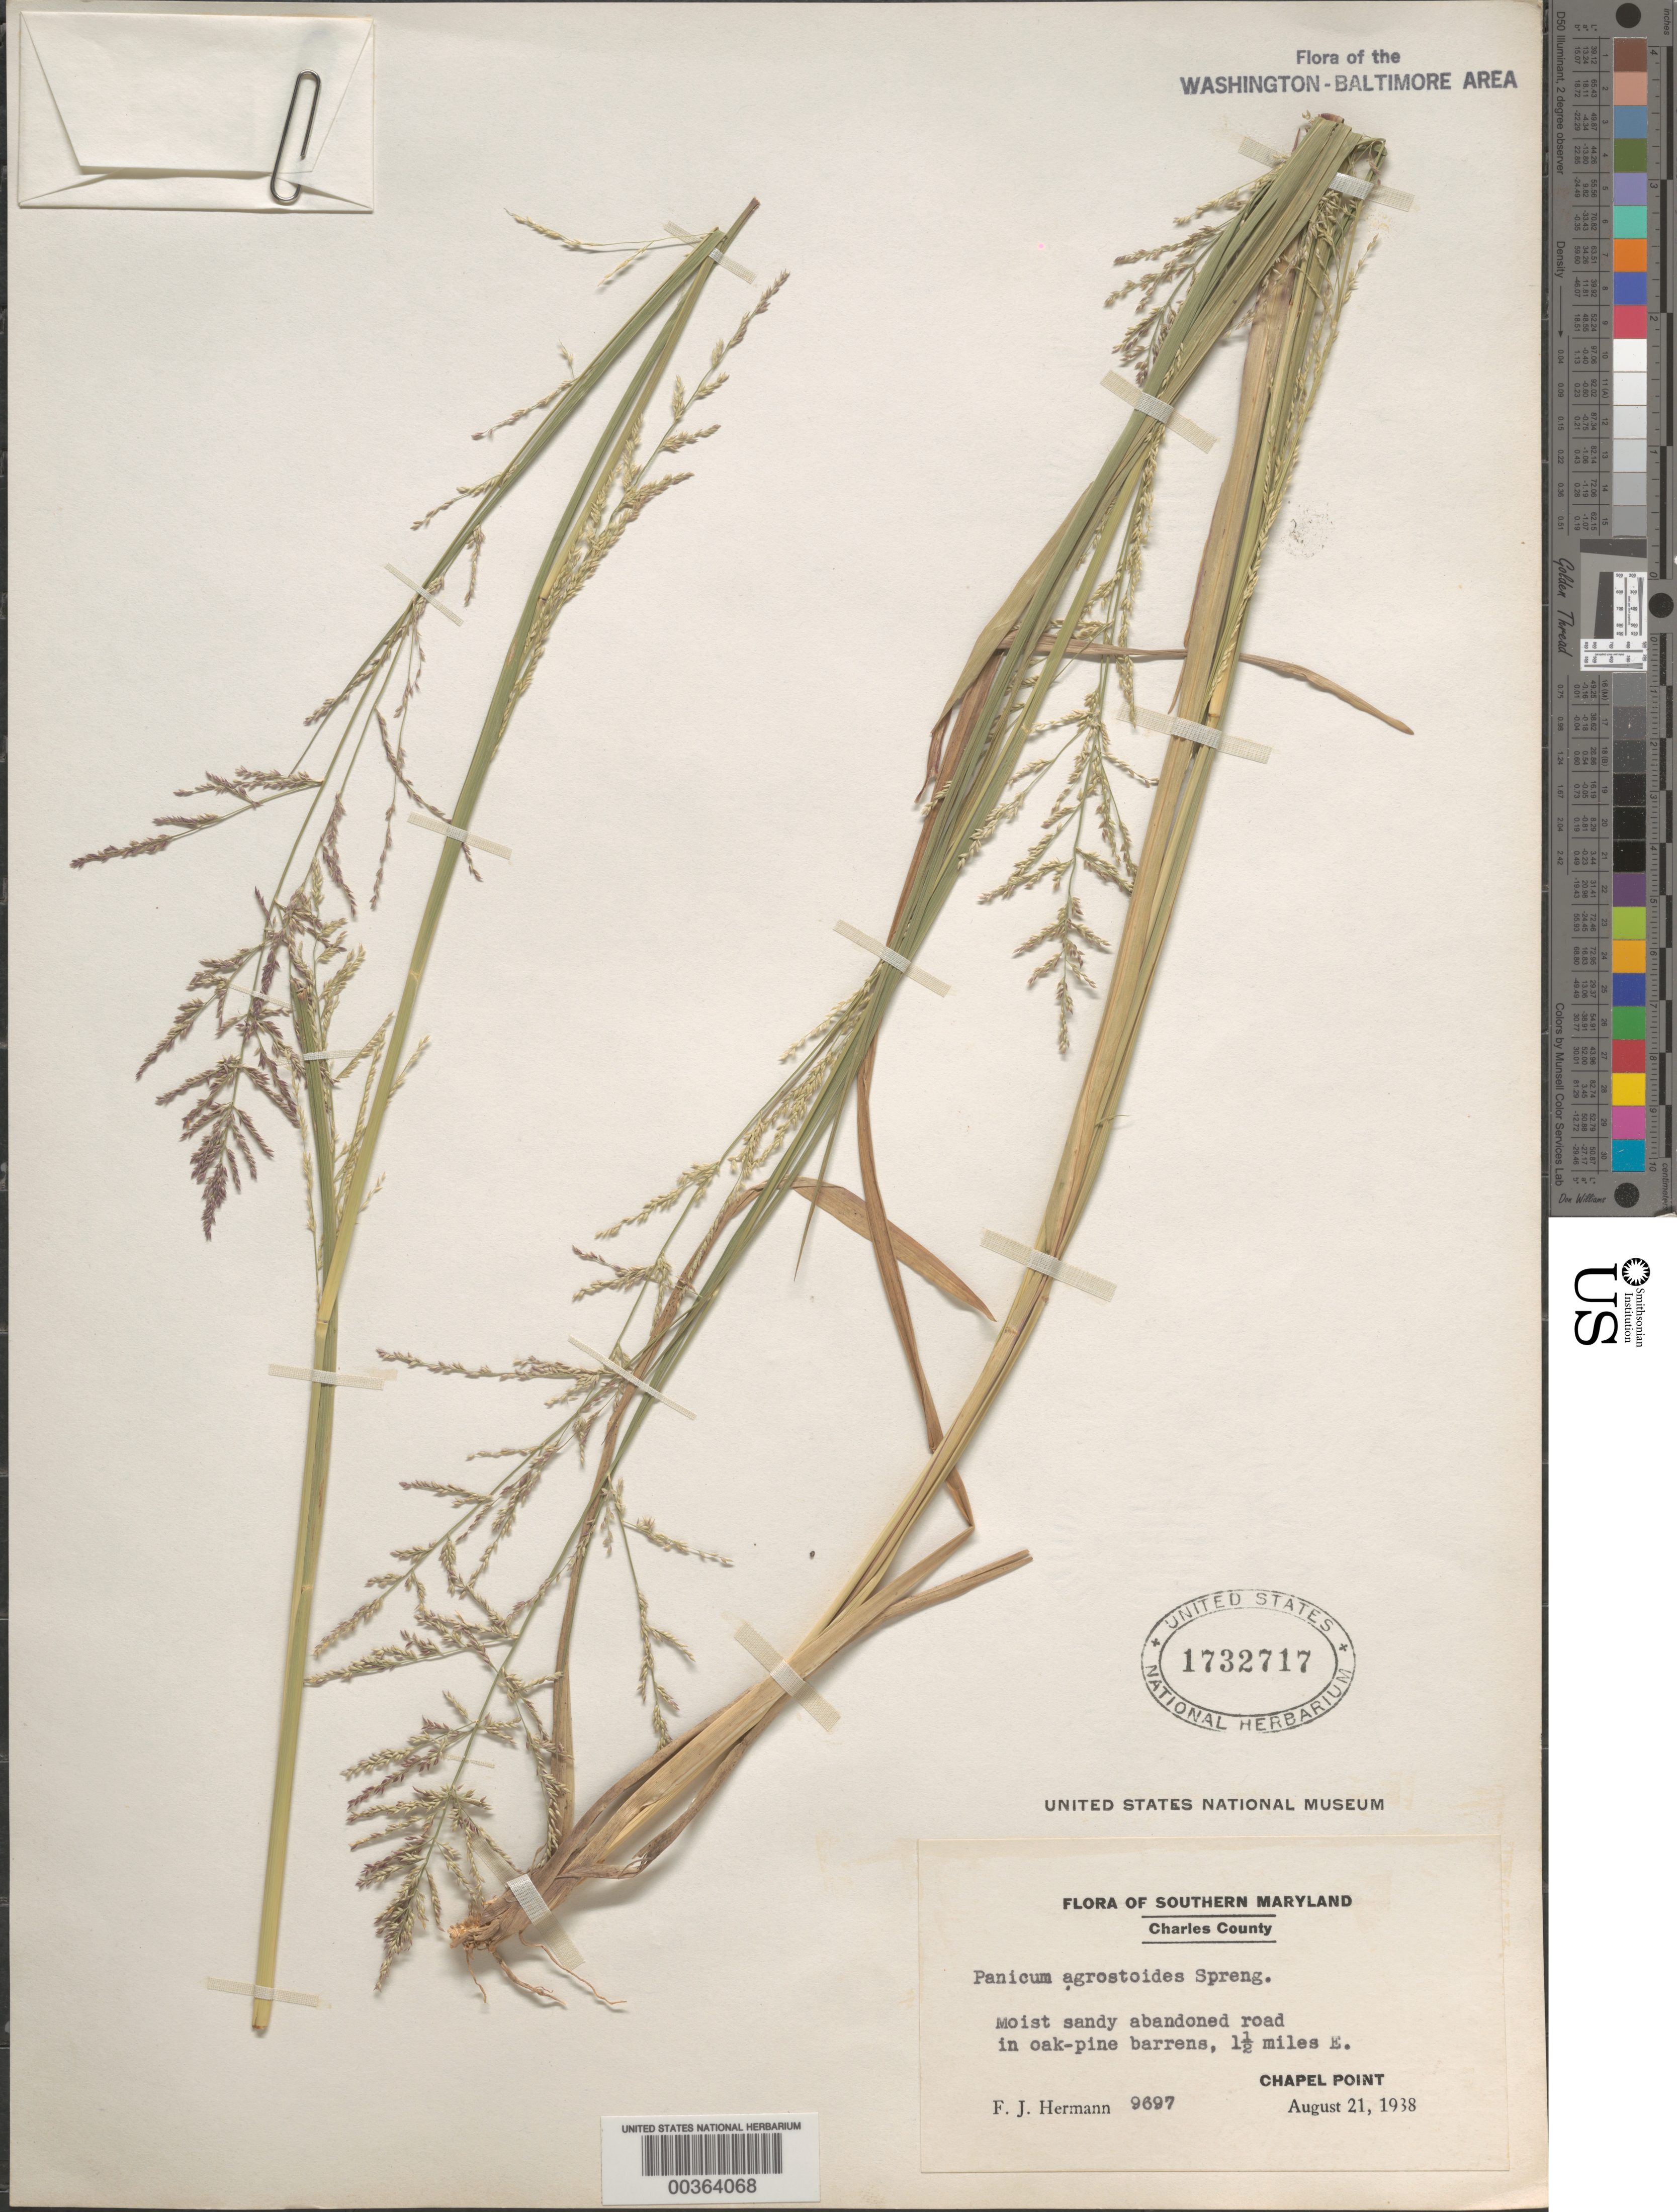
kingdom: Plantae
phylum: Tracheophyta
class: Liliopsida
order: Poales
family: Poaceae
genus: Coleataenia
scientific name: Coleataenia rigidula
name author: (Bosc ex Nees) LeBlond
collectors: F. J. Hermann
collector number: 9697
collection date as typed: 21 Aug 1938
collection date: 1938-08-21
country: United States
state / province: Maryland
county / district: Charles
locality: Chapel Point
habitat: Moist sandy abandoned road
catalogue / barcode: US 1732717